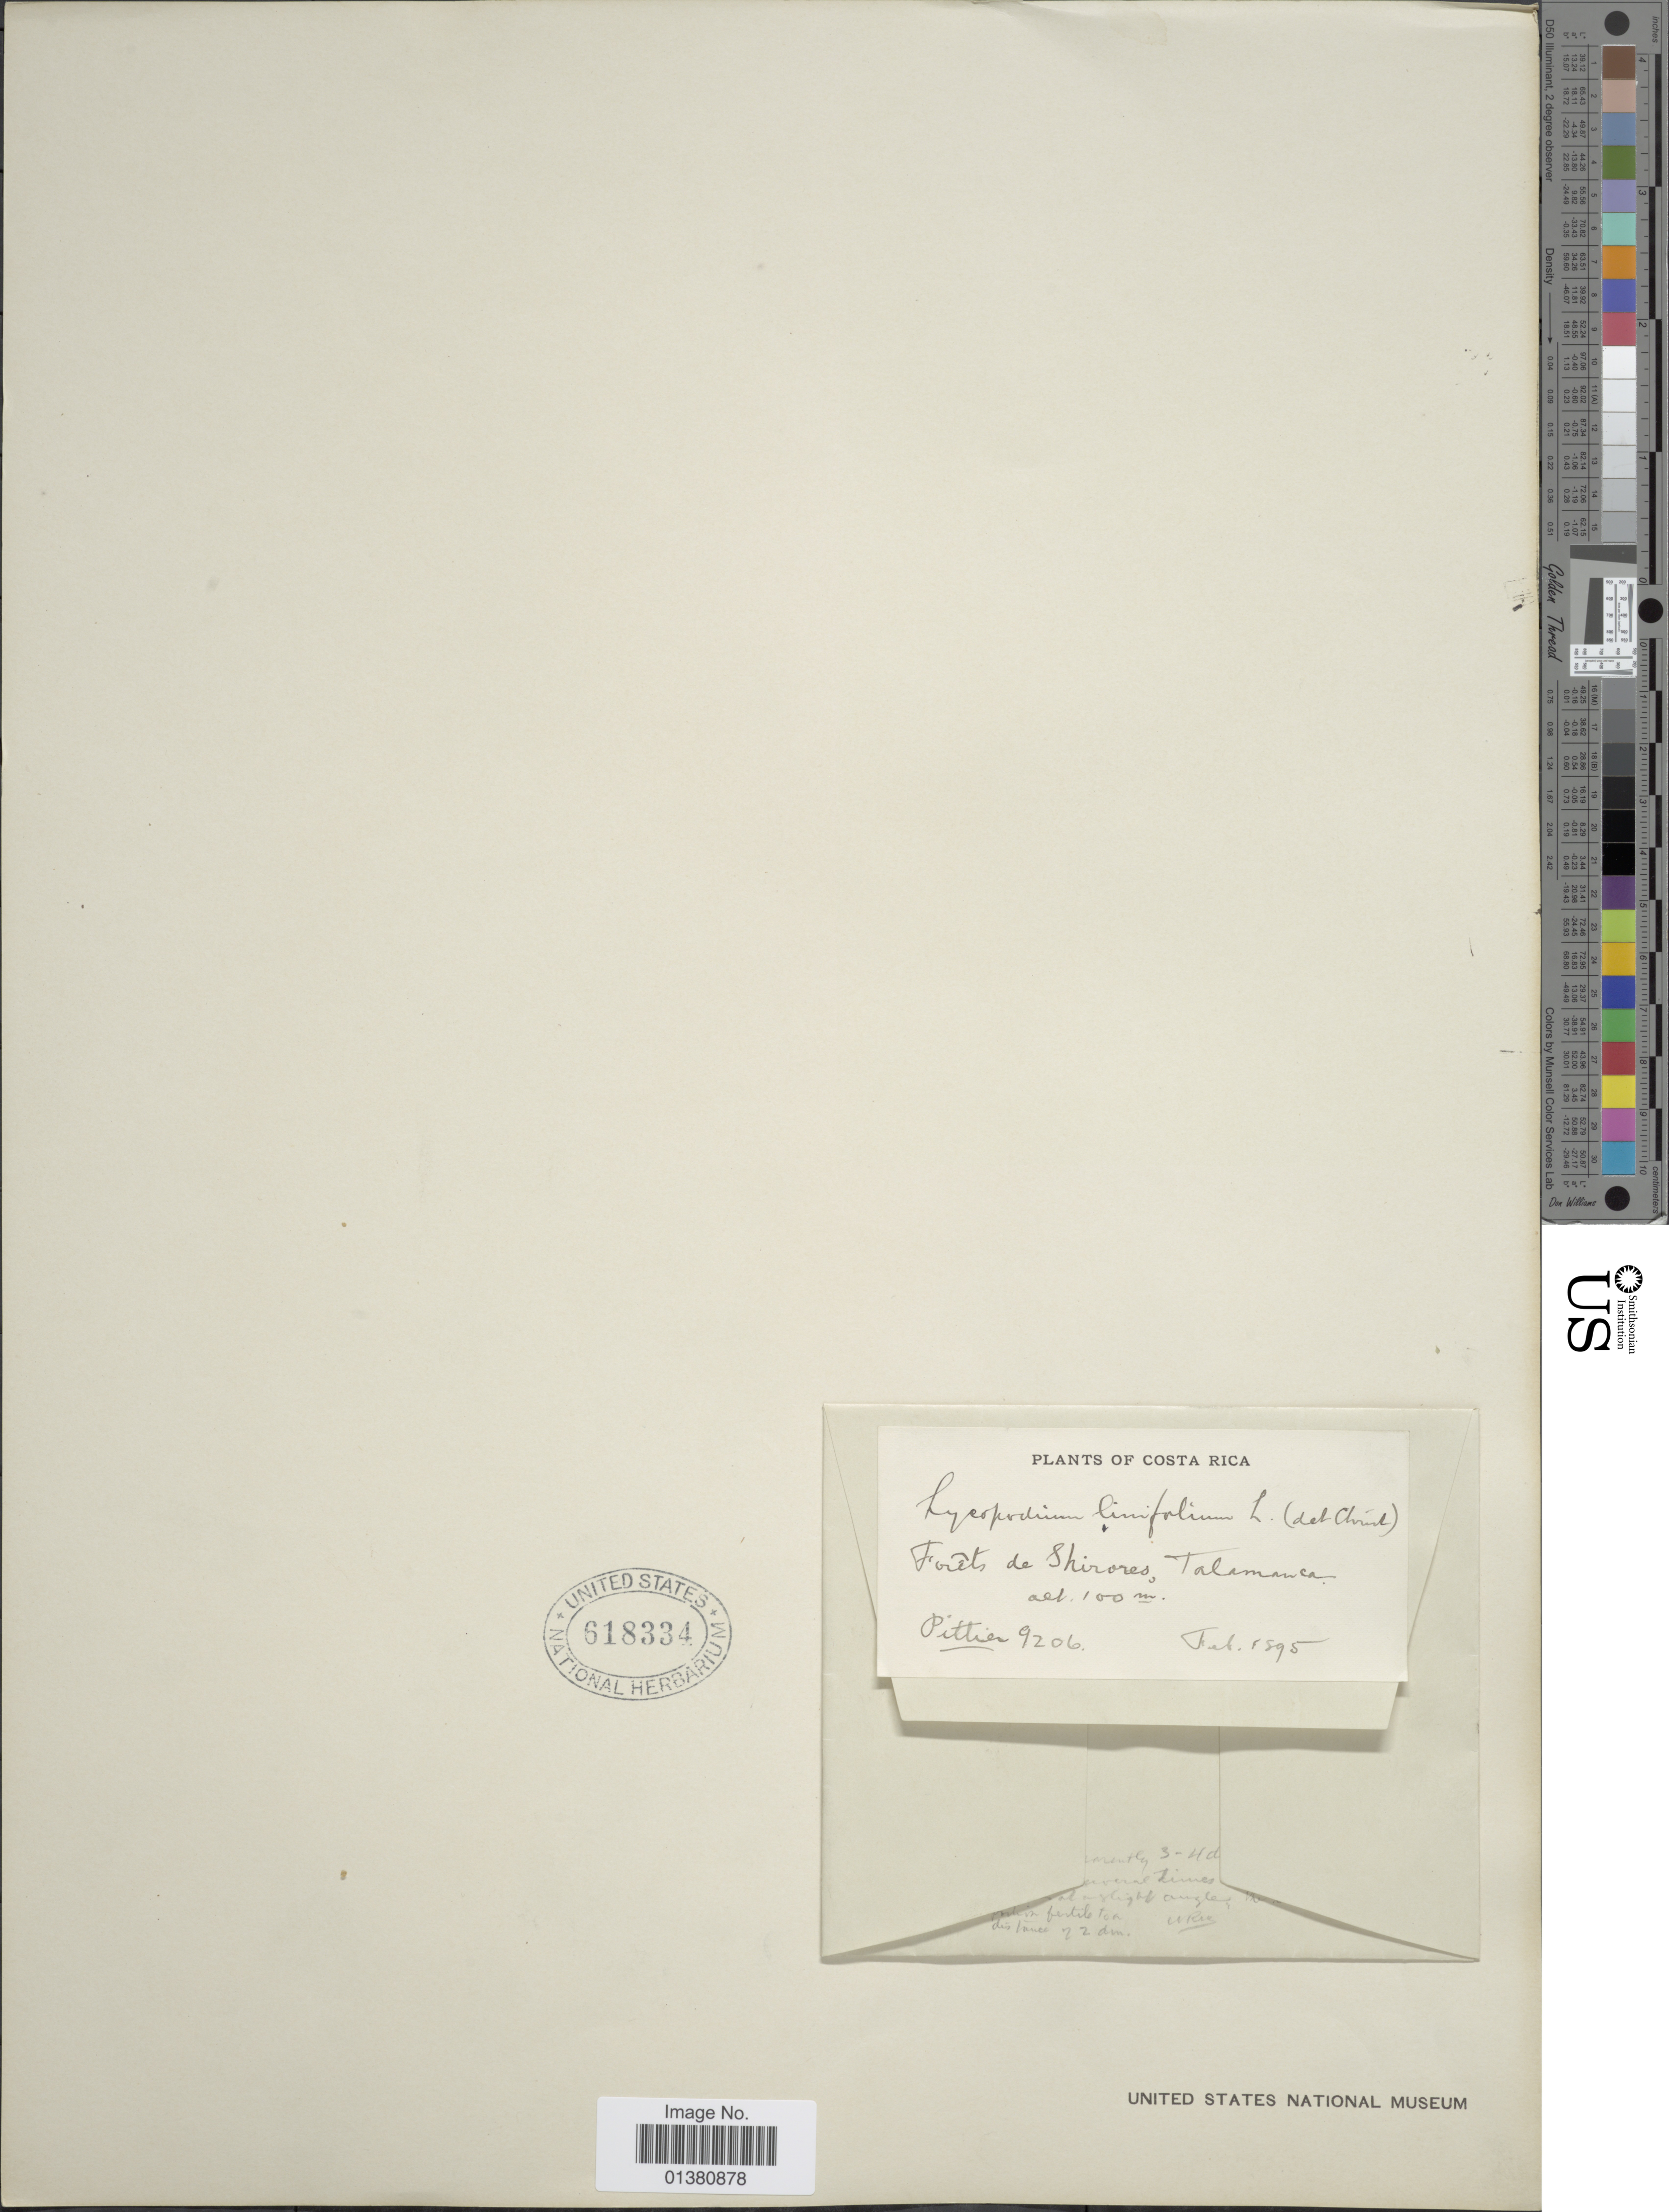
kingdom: Plantae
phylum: Tracheophyta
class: Lycopodiopsida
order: Lycopodiales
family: Lycopodiaceae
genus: Phlegmariurus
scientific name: Phlegmariurus linifolius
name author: (L.) B. Øllg.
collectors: Pittier, --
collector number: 9206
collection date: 1895-02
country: Costa Rica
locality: Forêts de Shirores, Talamanca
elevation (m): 100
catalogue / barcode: US 618334